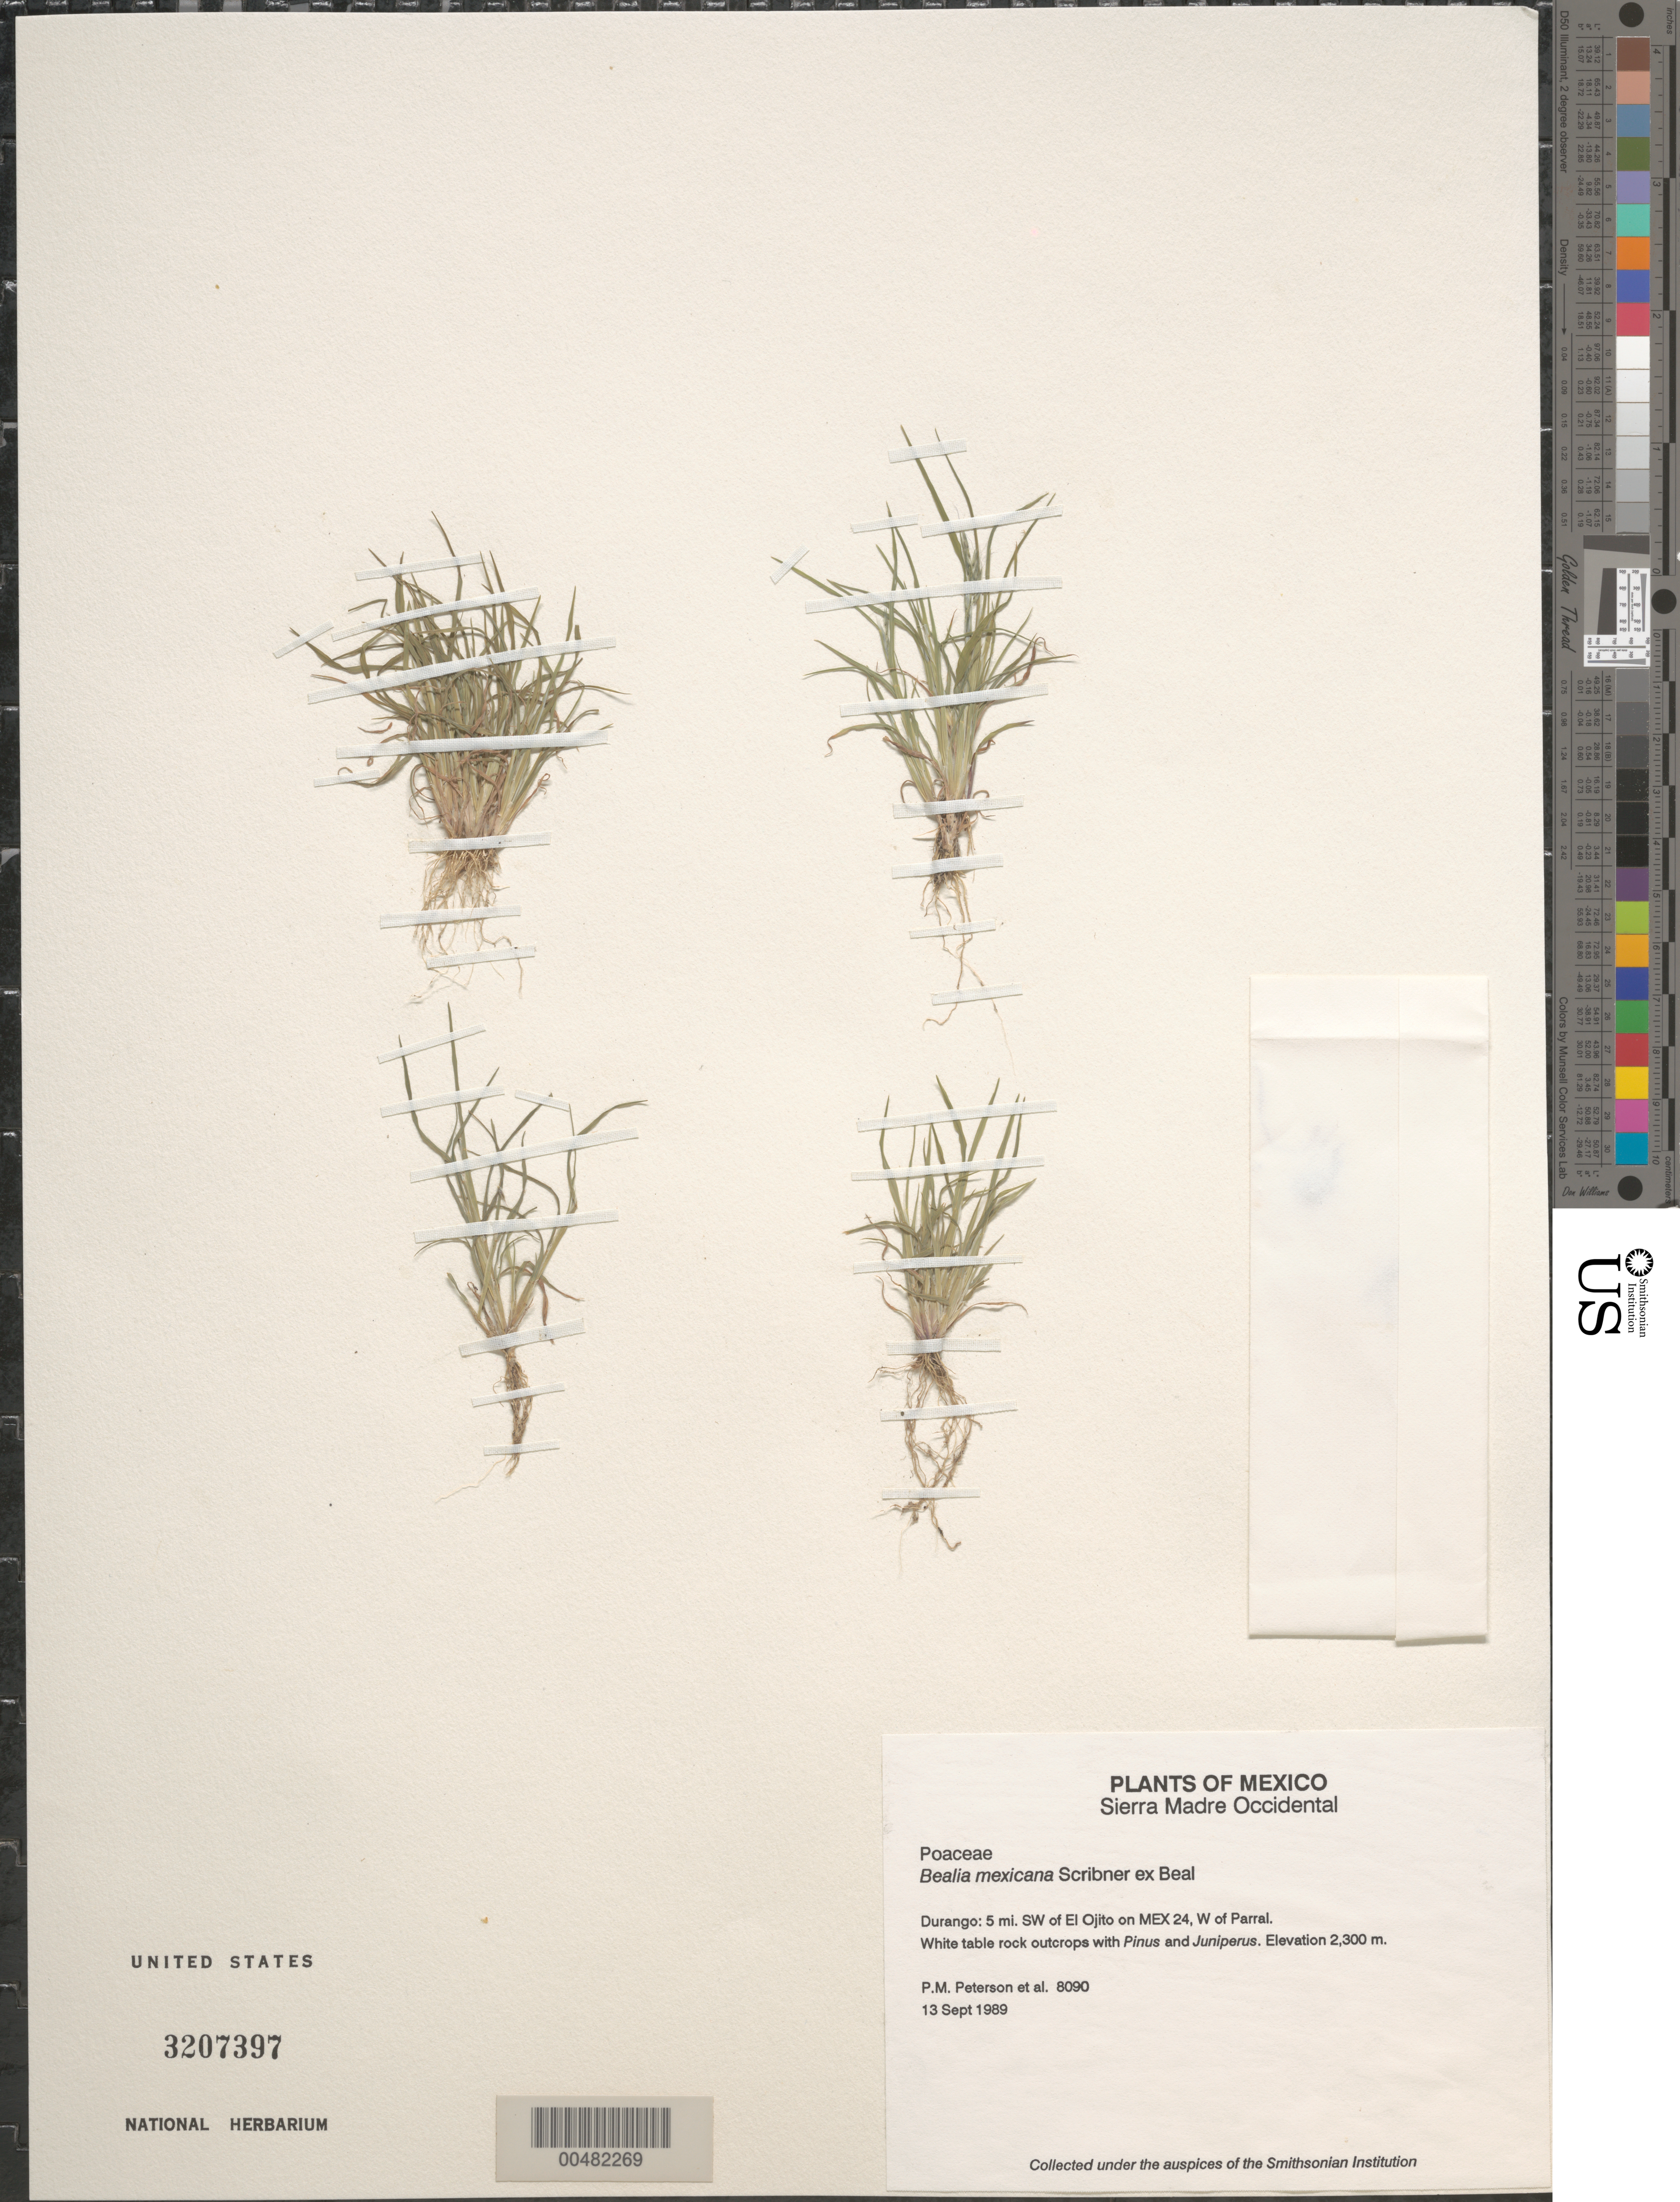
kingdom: Plantae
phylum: Tracheophyta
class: Liliopsida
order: Poales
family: Poaceae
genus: Bealia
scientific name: Bealia mexicana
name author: Scribn. in Hack.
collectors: P. M. Peterson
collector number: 8090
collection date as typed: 13 Sep 1989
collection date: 1989-09-13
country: Mexico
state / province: Durango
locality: Sierra Madre Occidental, 5 mi SW of El Ojito on Mex 24, W of Parral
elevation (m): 2300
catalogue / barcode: US 3207397